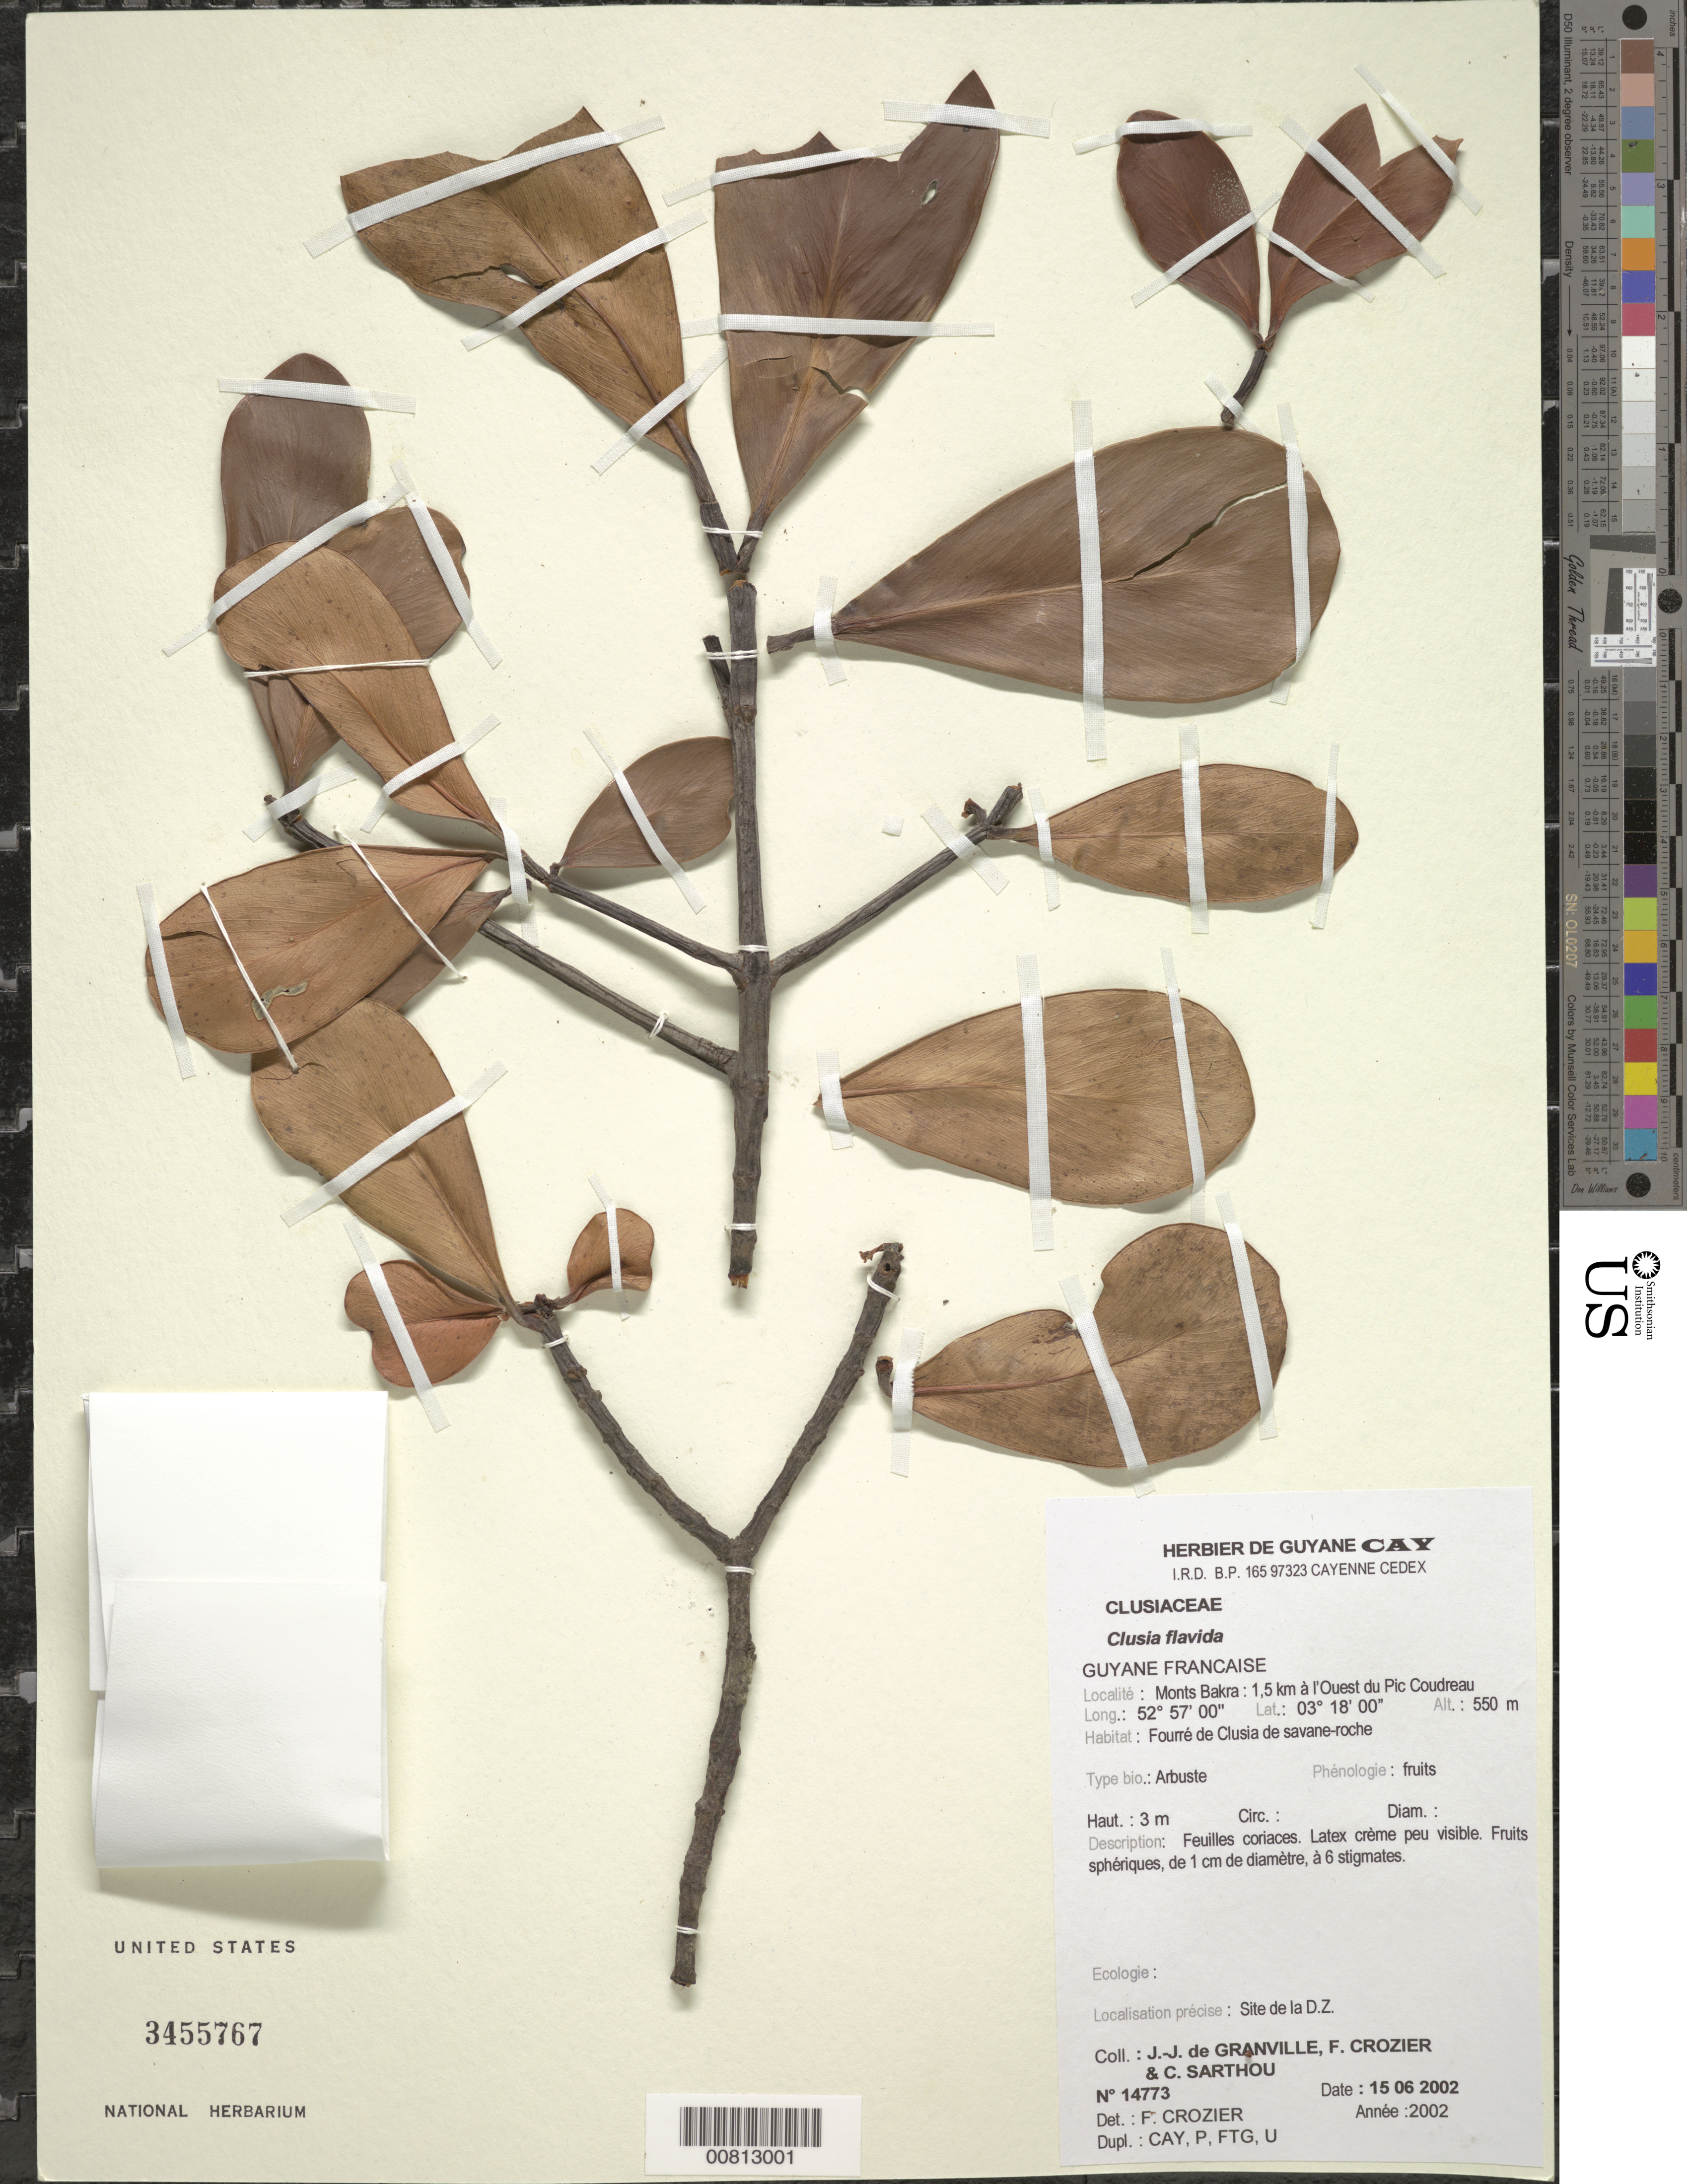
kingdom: Plantae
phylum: Tracheophyta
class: Magnoliopsida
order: Malpighiales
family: Clusiaceae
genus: Clusia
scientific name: Clusia flavida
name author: (Benth.) Pipoly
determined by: Crozier, F.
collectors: J.-J. de Granville, F. Crozier & C. Sarthou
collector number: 14773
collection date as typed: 15-Jun-02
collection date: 2002-06-15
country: French Guiana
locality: Monts Bakra, 1.5 km a l'Ouest du Pic Coudreau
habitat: Fourré de Clusia de savane roche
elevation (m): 550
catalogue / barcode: US 3455767